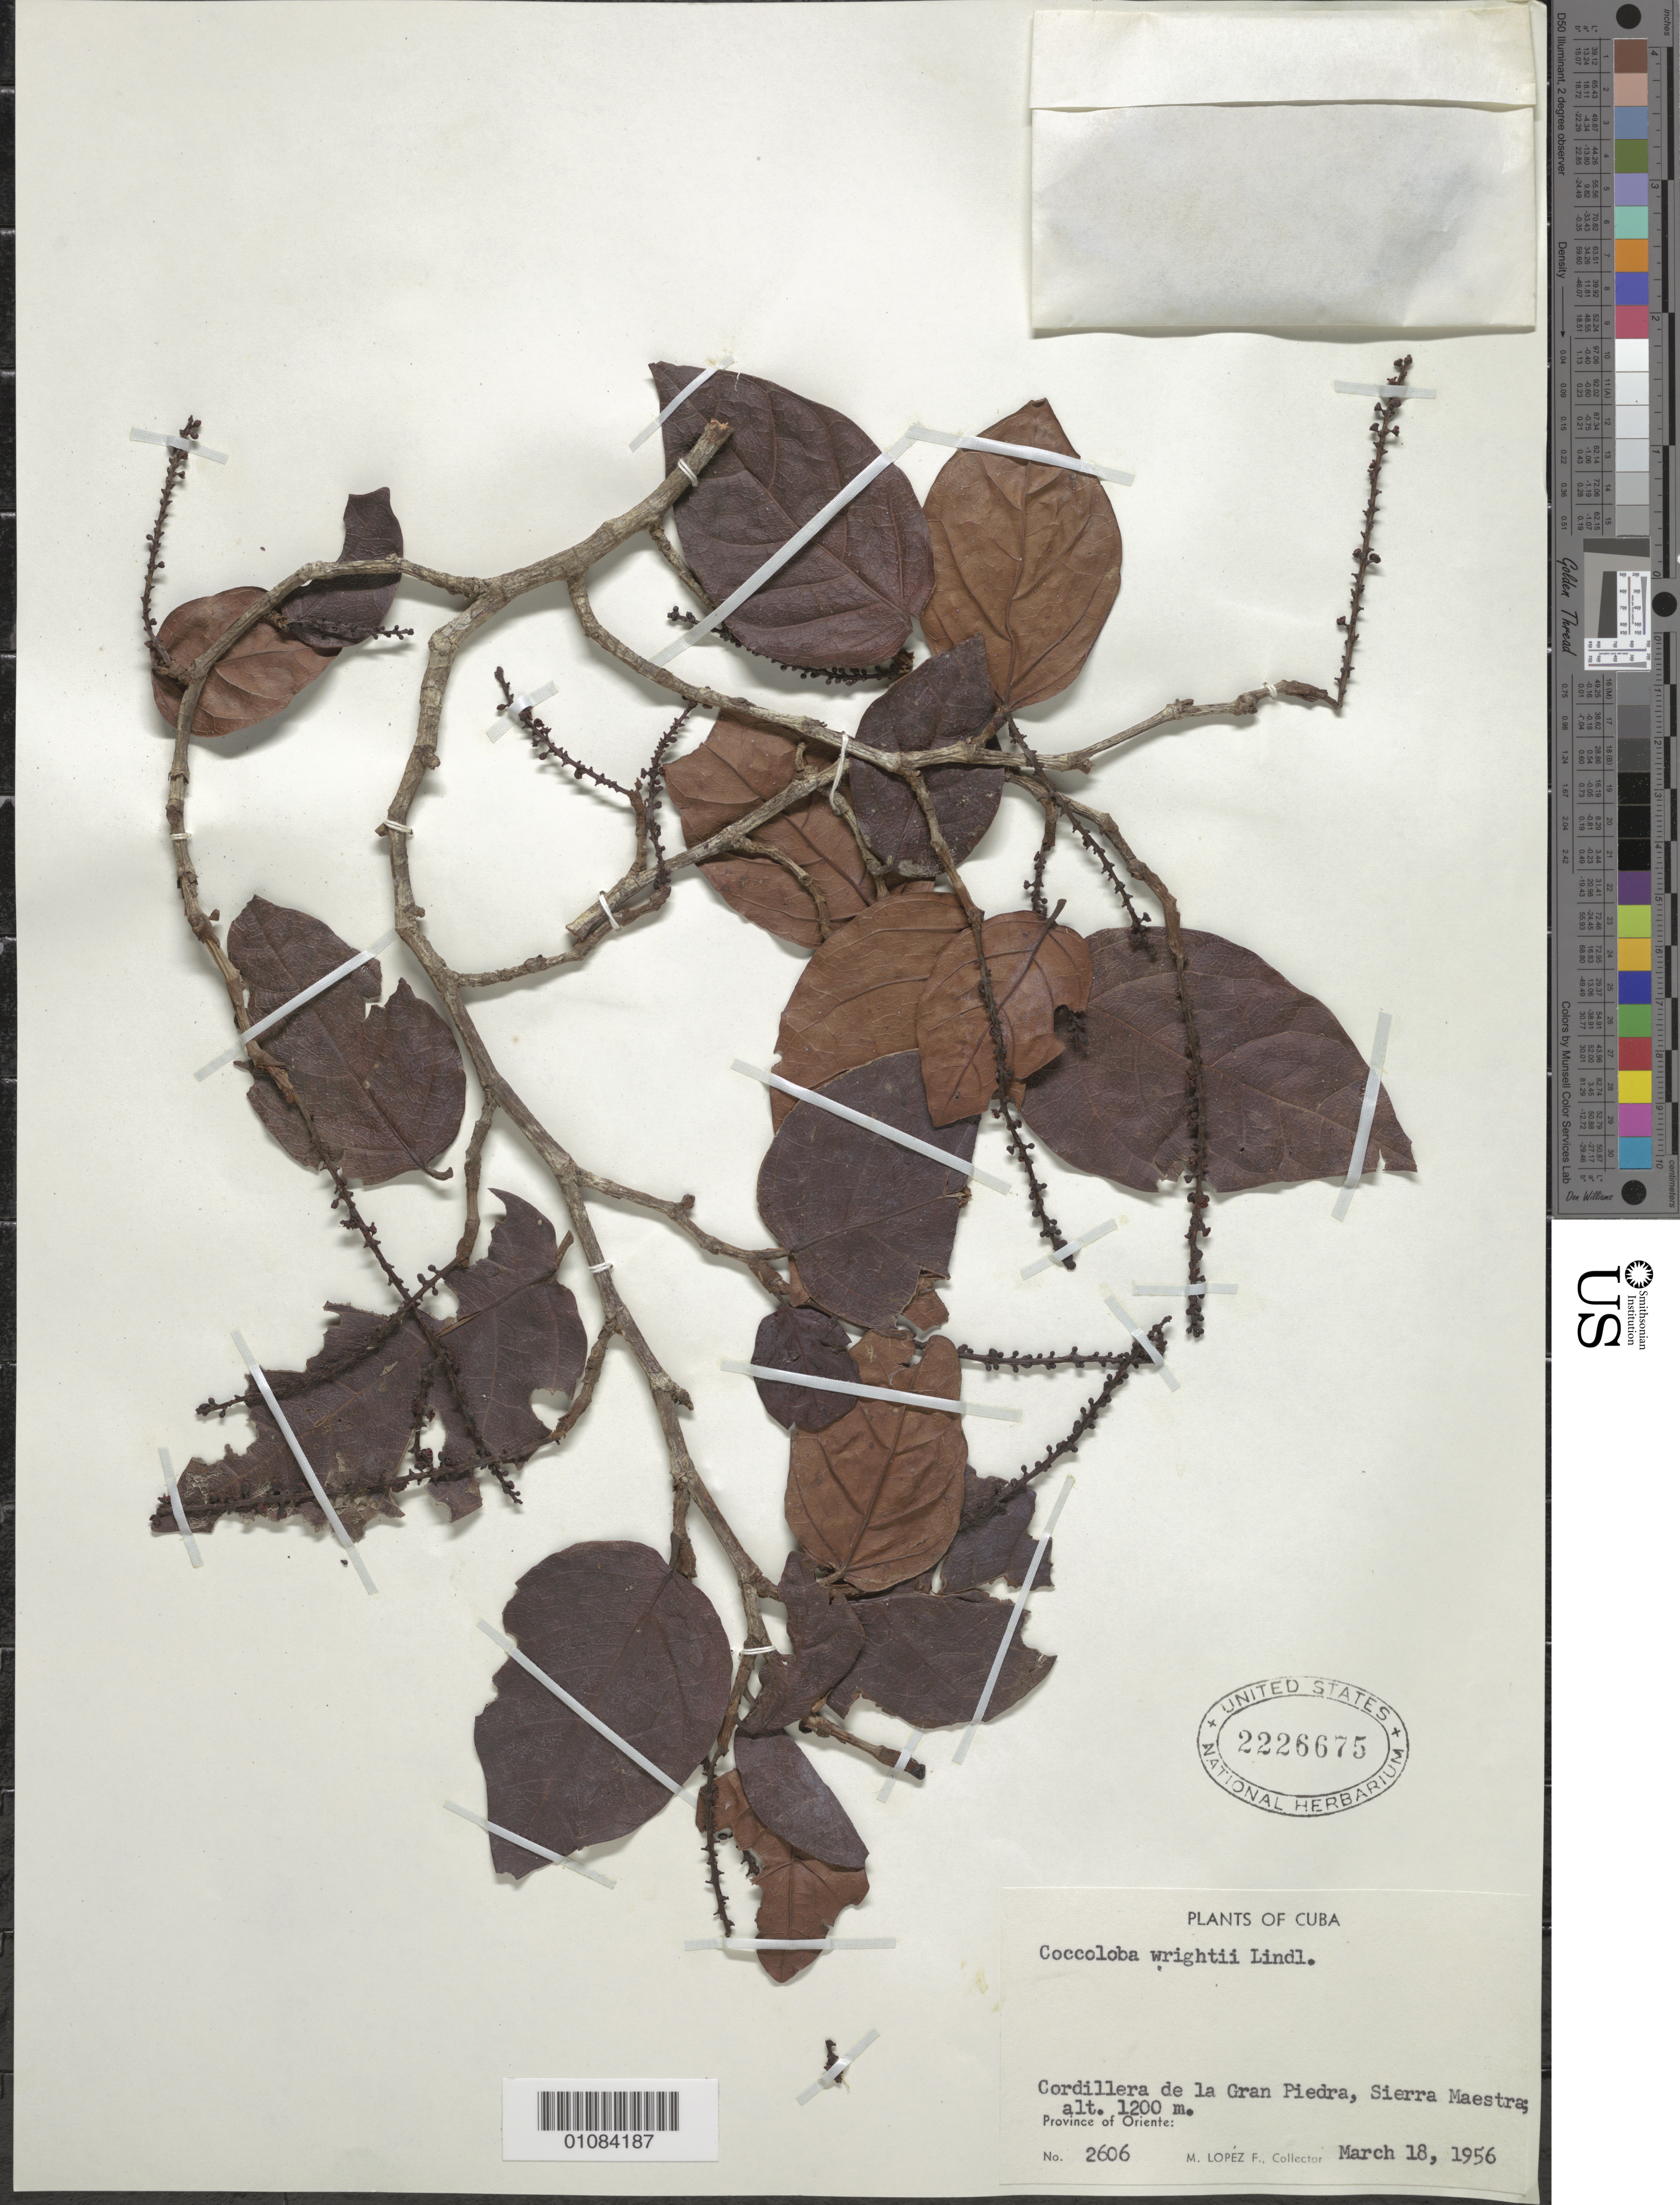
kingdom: Plantae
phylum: Tracheophyta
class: Magnoliopsida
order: Caryophyllales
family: Polygonaceae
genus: Coccoloba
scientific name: Coccoloba wrightii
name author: Lindau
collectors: M. López Figueiras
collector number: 2606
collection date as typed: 18 Mar 1956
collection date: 1956-03-18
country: Cuba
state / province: Santiago de Cuba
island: Cuba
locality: Cordillera de la Gran Piedra, Sierra maestra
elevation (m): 1200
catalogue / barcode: US 2226675